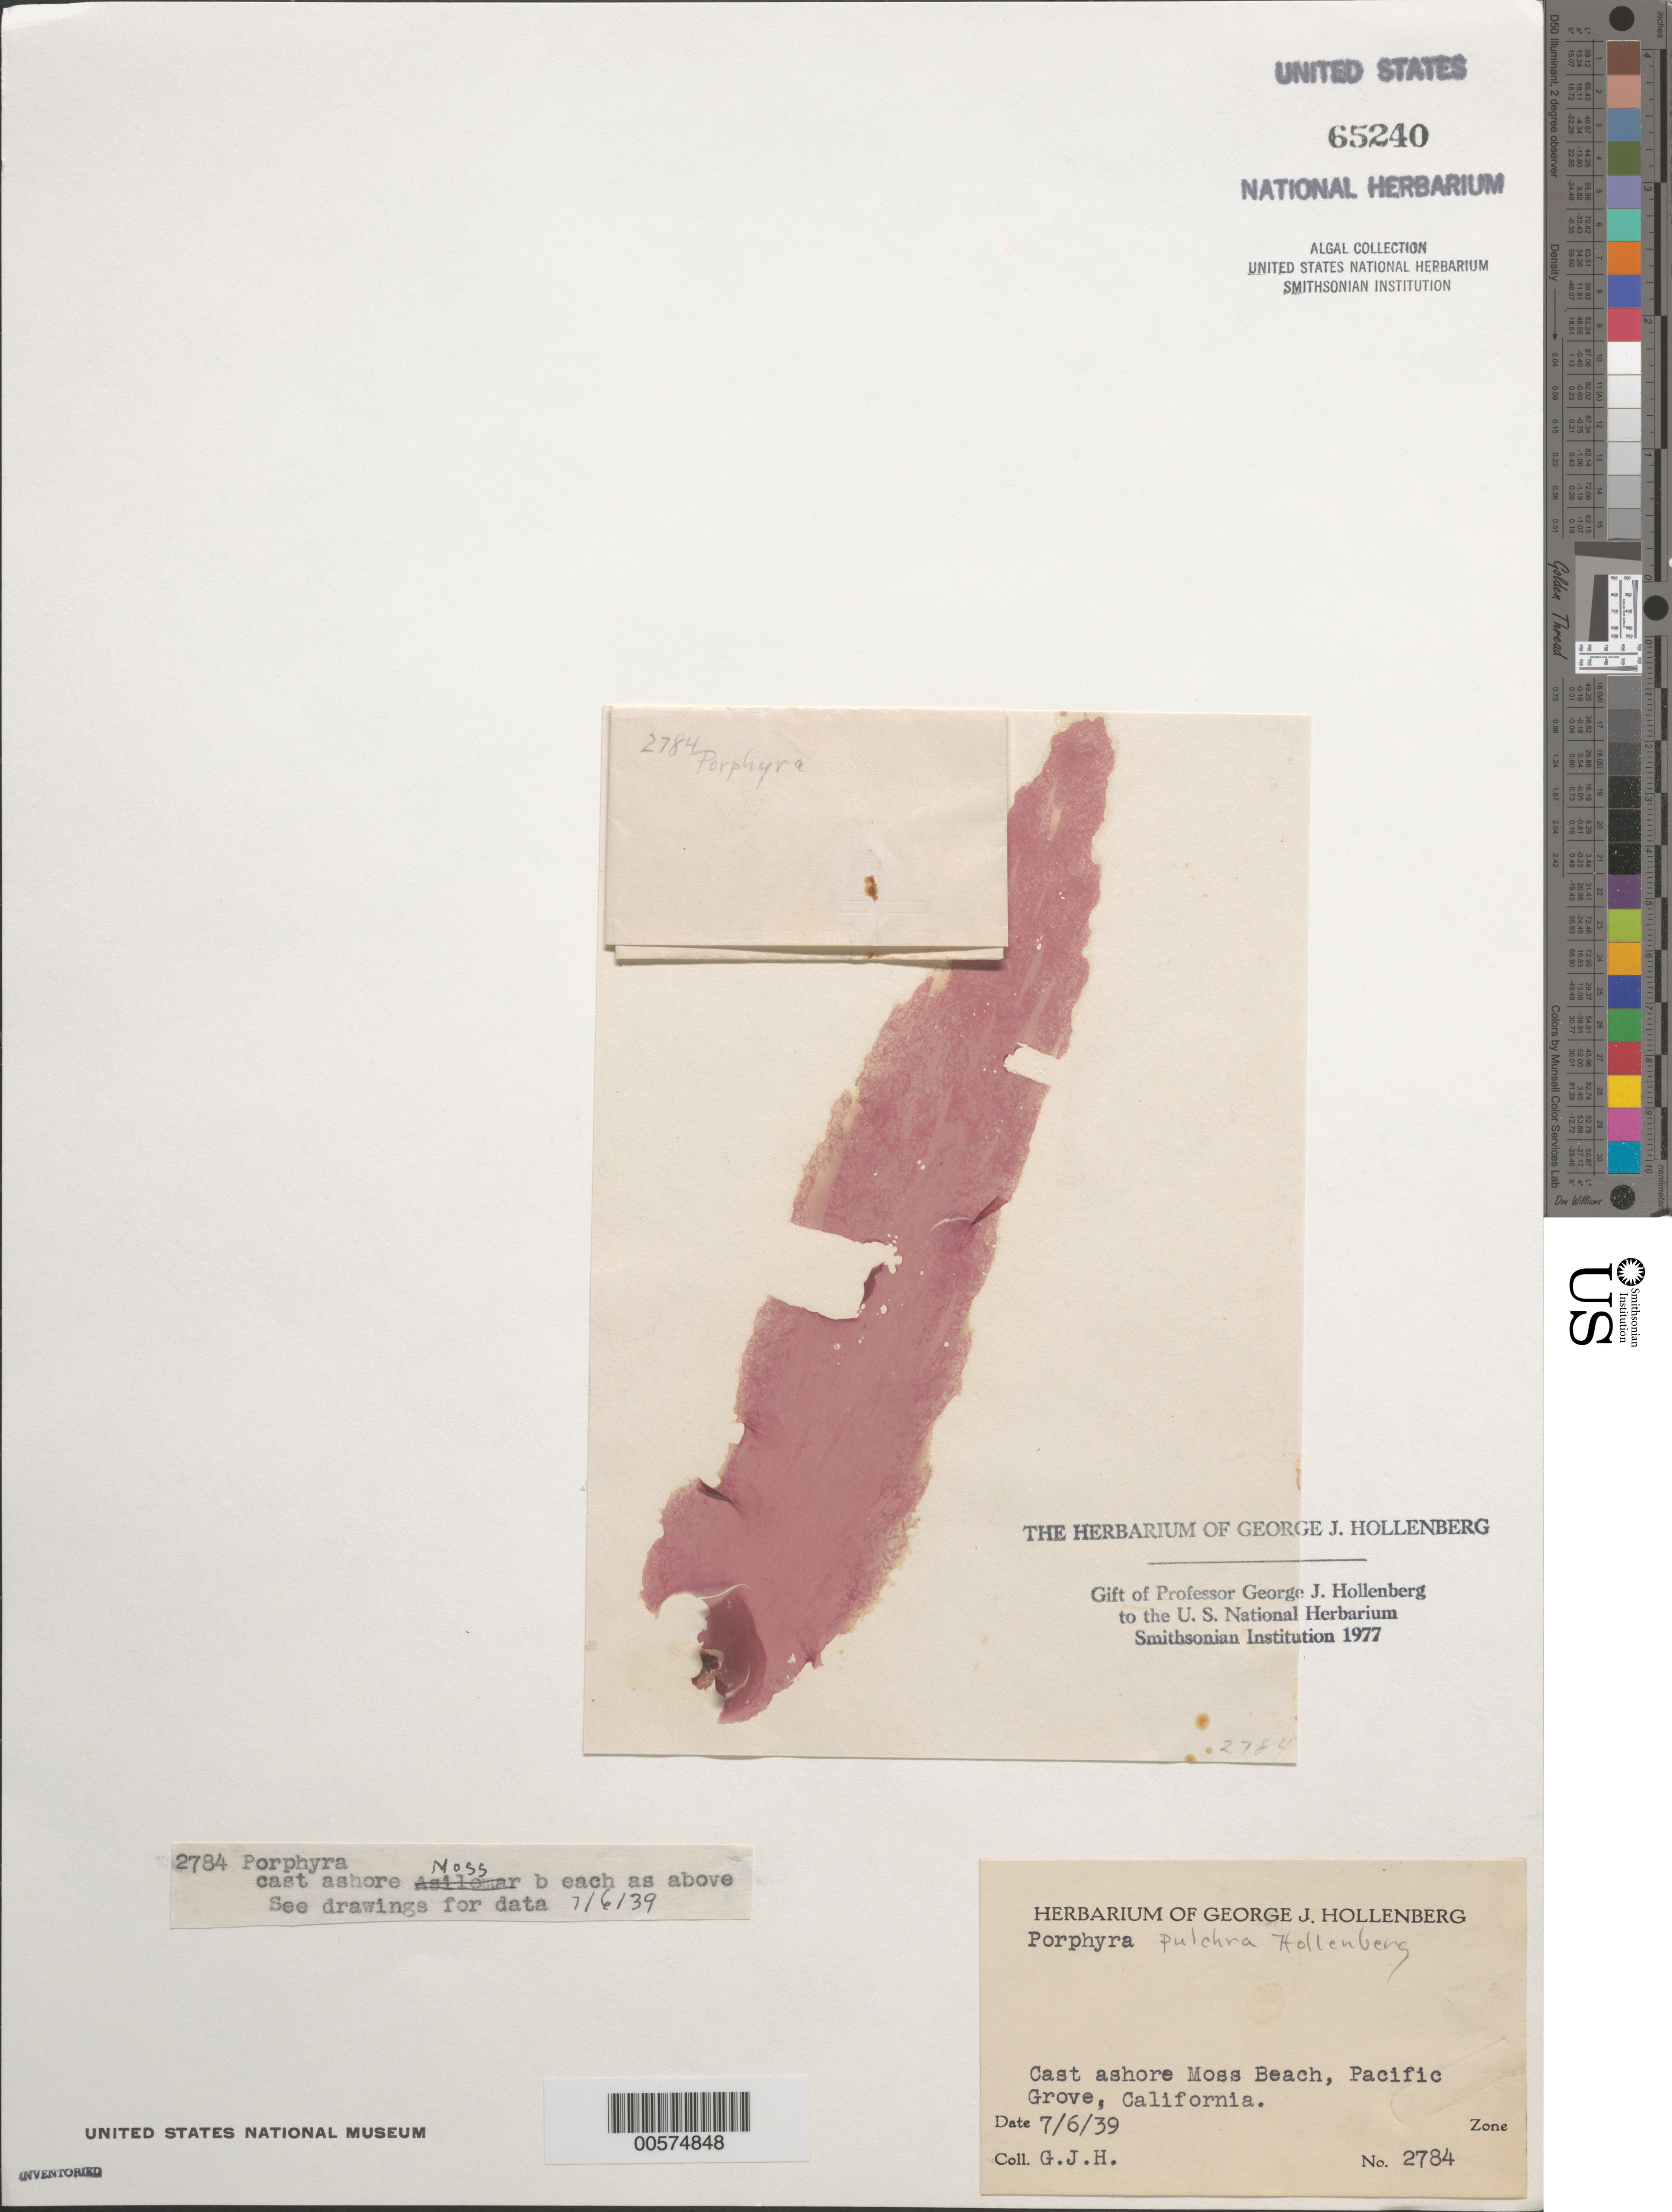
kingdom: Plantae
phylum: Rhodophyta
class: Bangiophyceae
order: Bangiales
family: Bangiaceae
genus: Porphyra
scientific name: Porphyra pulchra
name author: Hollenb. in G.M. Sm. & Hollenb.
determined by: Hollenberg, George J.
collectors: G. Hollenberg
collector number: GJH 2784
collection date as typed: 06 Jul 1939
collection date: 1939-07-06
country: United States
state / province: California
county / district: Monterey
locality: Moss Beach, Pacific Grove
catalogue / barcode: US 65240